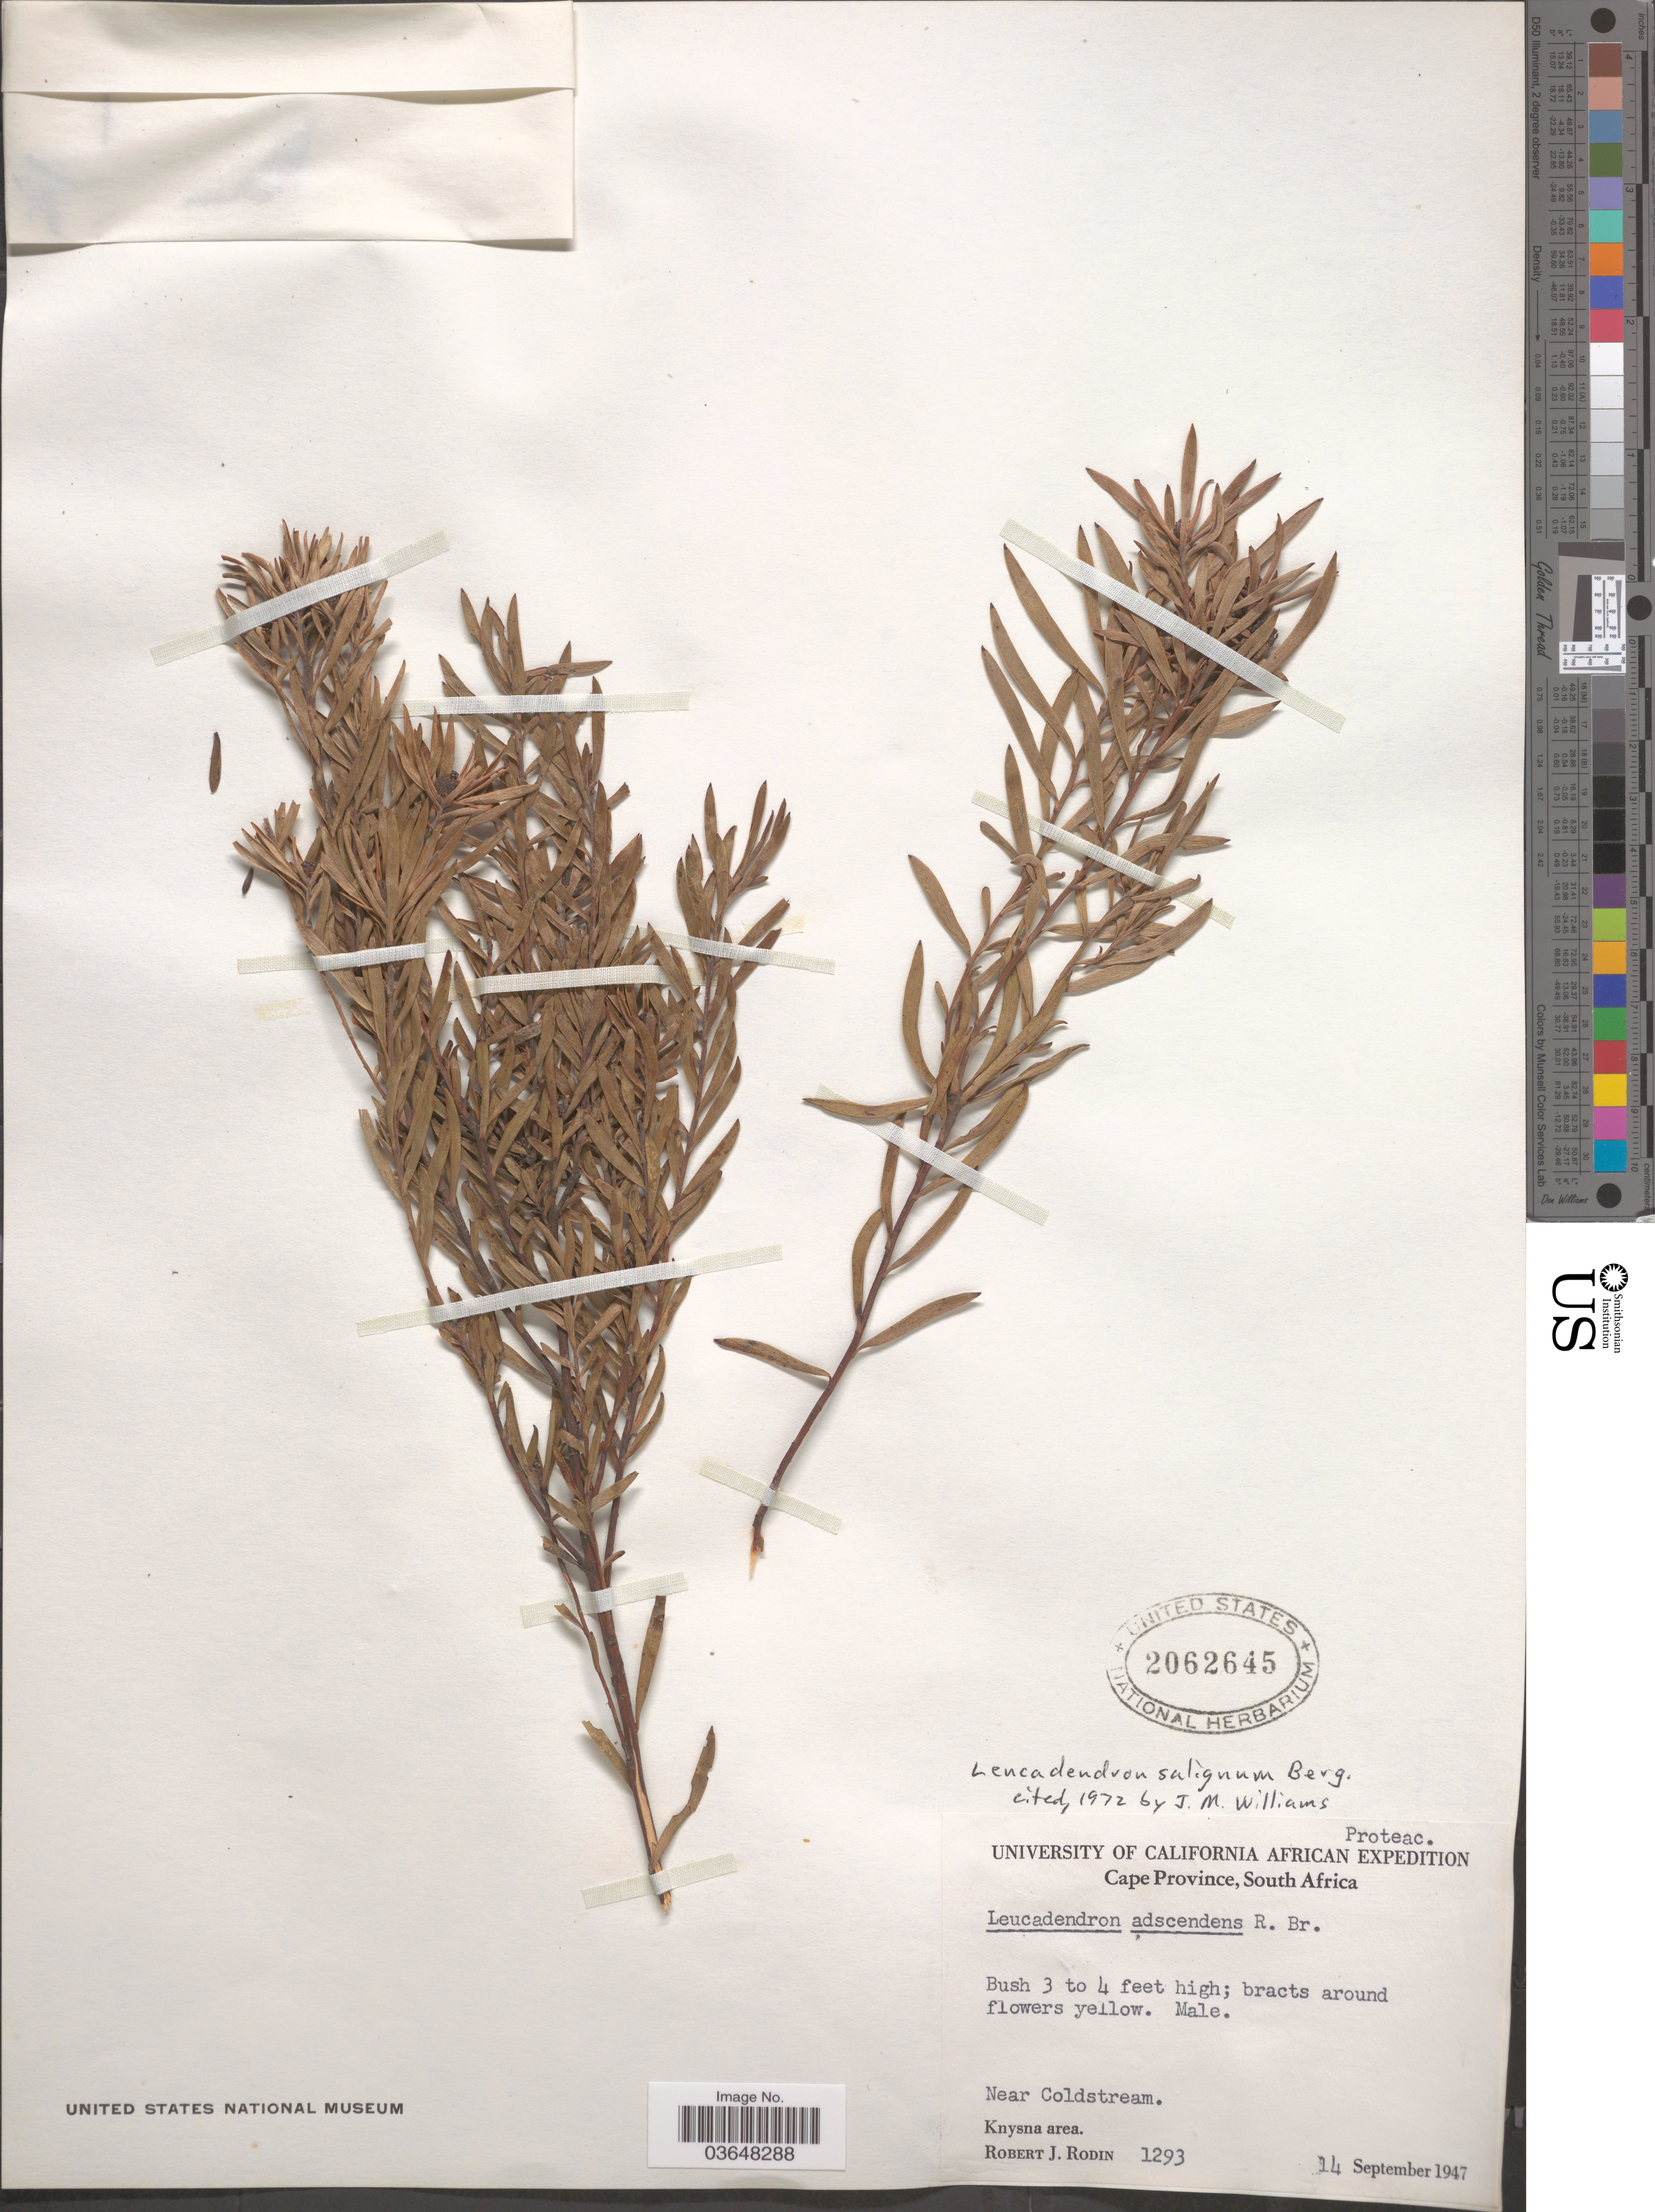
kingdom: Plantae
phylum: Tracheophyta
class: Magnoliopsida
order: Proteales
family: Proteaceae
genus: Leucadendron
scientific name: Leucadendron salignum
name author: P.J. Bergius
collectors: R. J. Rodin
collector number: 1293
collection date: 1947-09-14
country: South Africa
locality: Near Coldstream. Knysna area.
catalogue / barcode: US 2062645